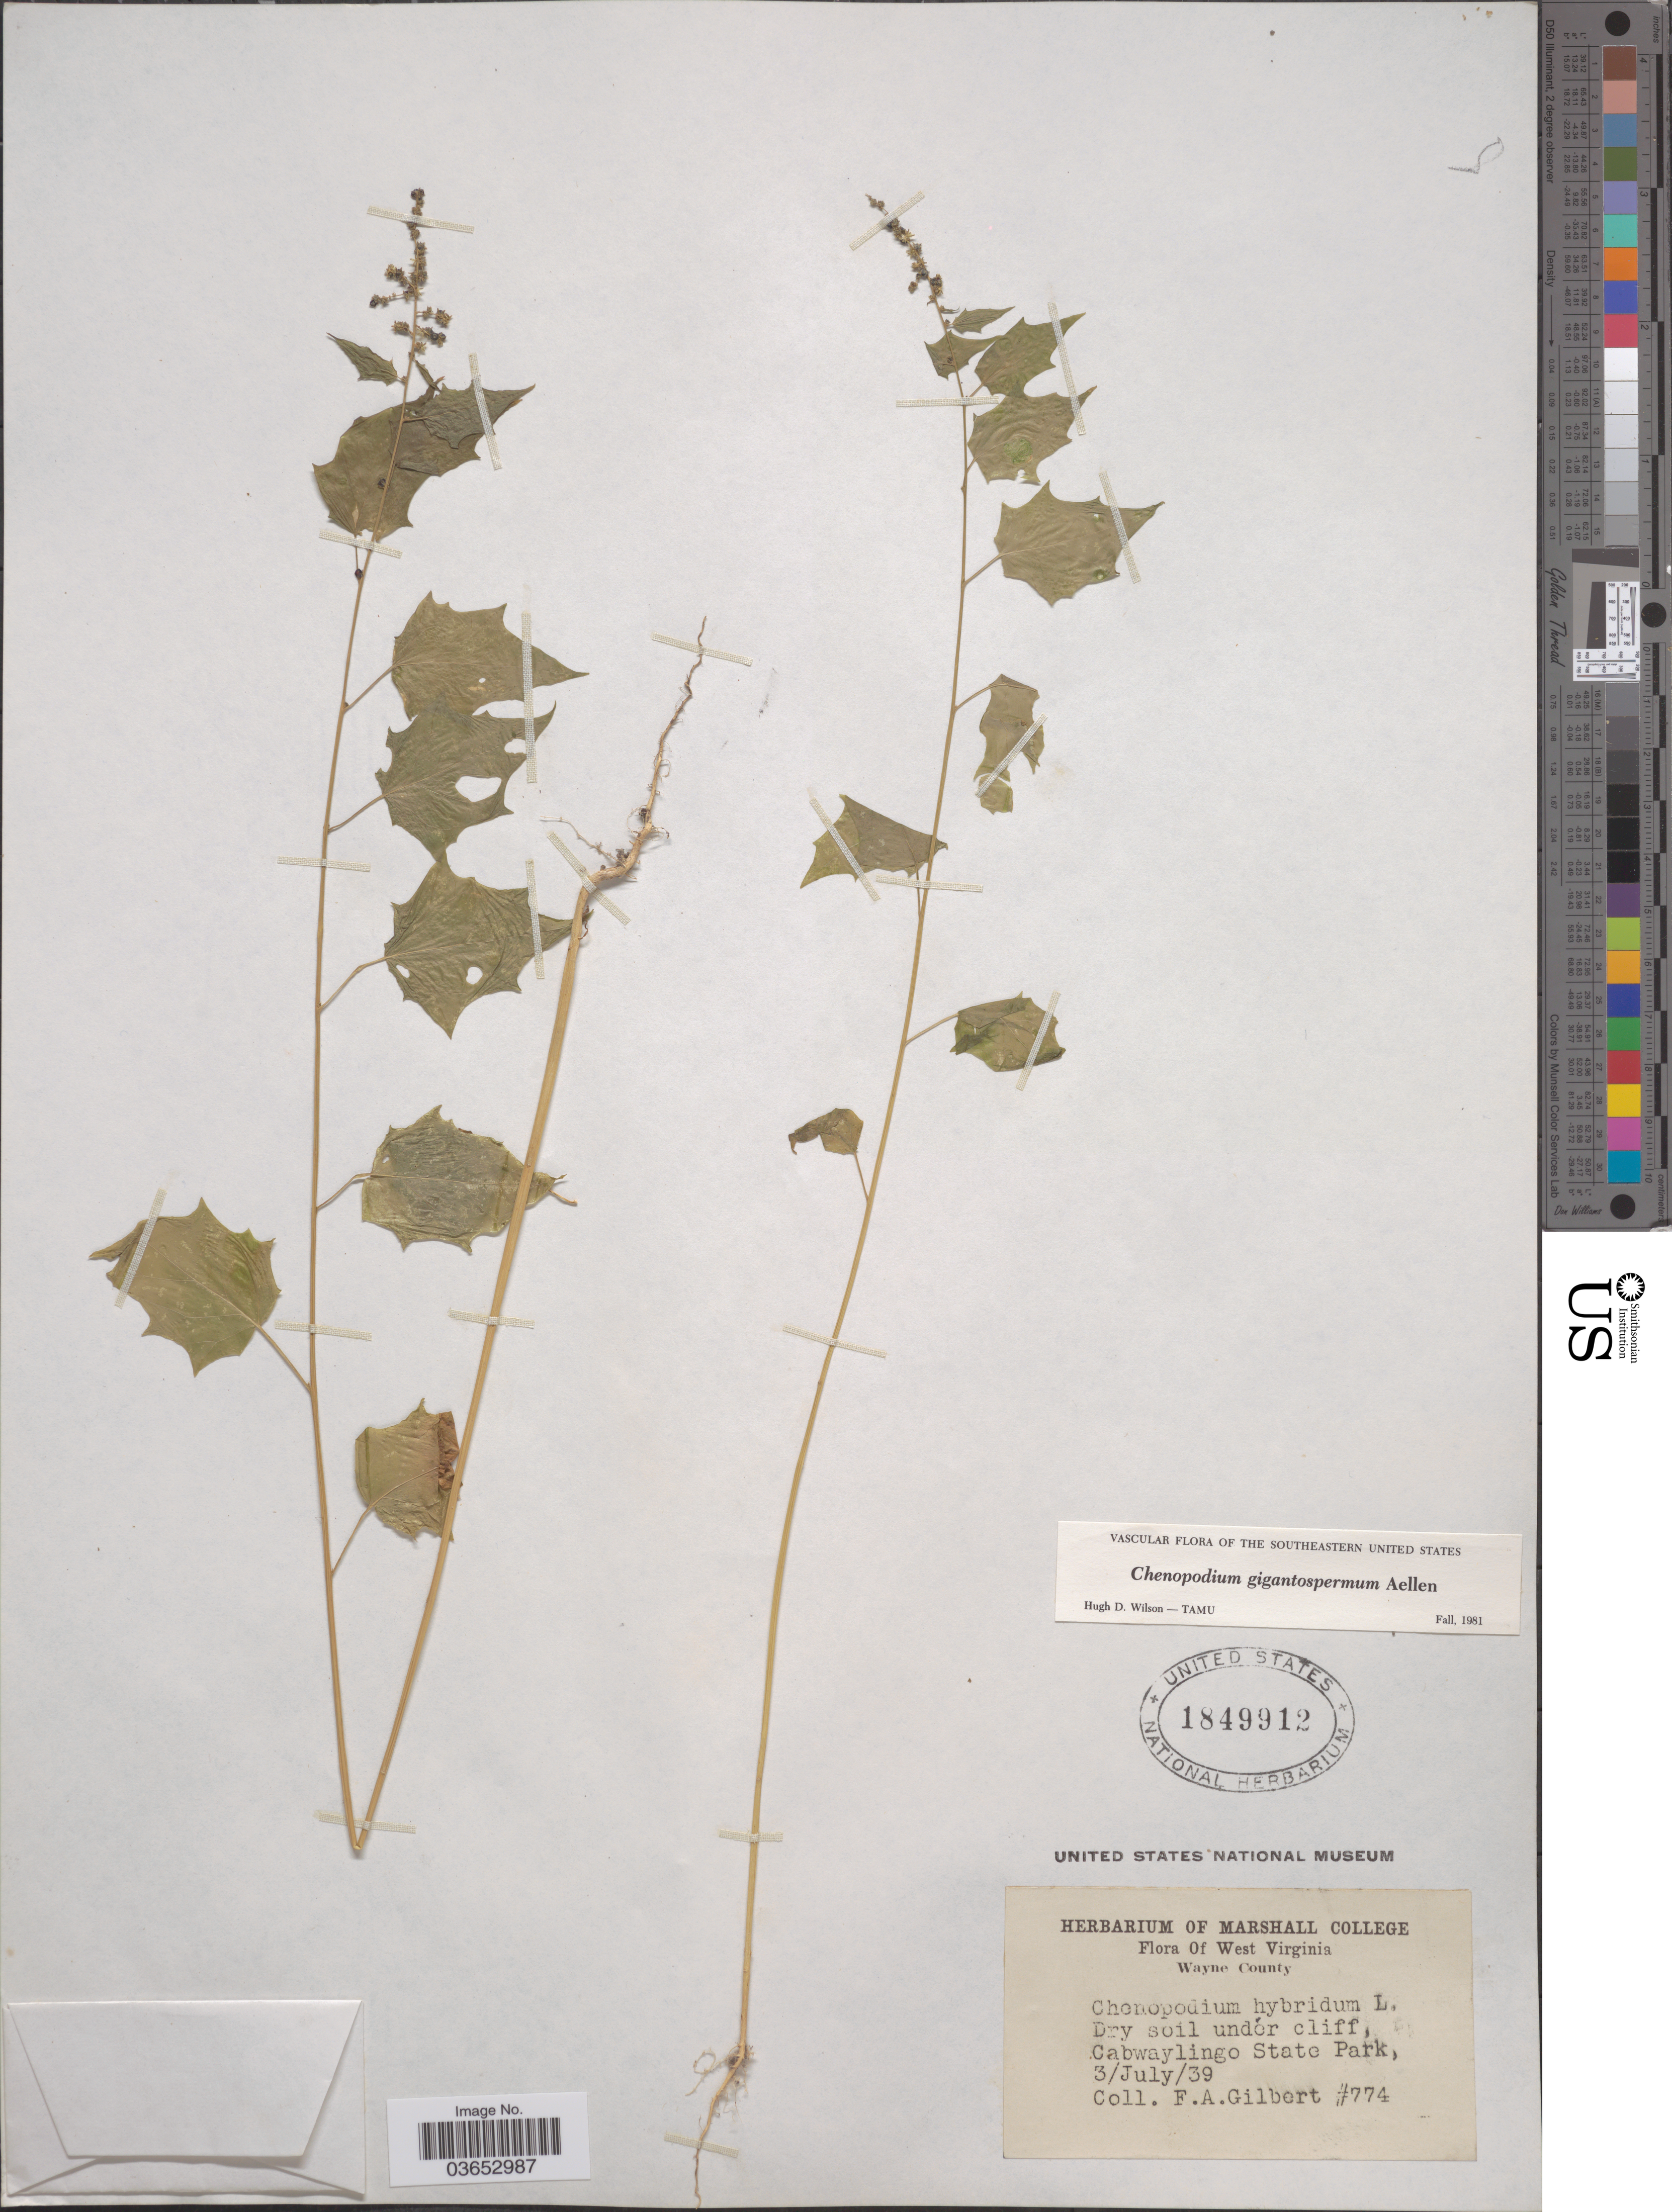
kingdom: Plantae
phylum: Tracheophyta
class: Magnoliopsida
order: Caryophyllales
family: Amaranthaceae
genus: Chenopodium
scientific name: Chenopodium gigantospermum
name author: Aellen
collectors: F. A. Gilbert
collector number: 774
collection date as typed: Transcribed d/m/y: 3/7/39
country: United States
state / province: West Virginia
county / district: Wayne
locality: Cabwaylingo State Park.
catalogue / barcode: US 1849912